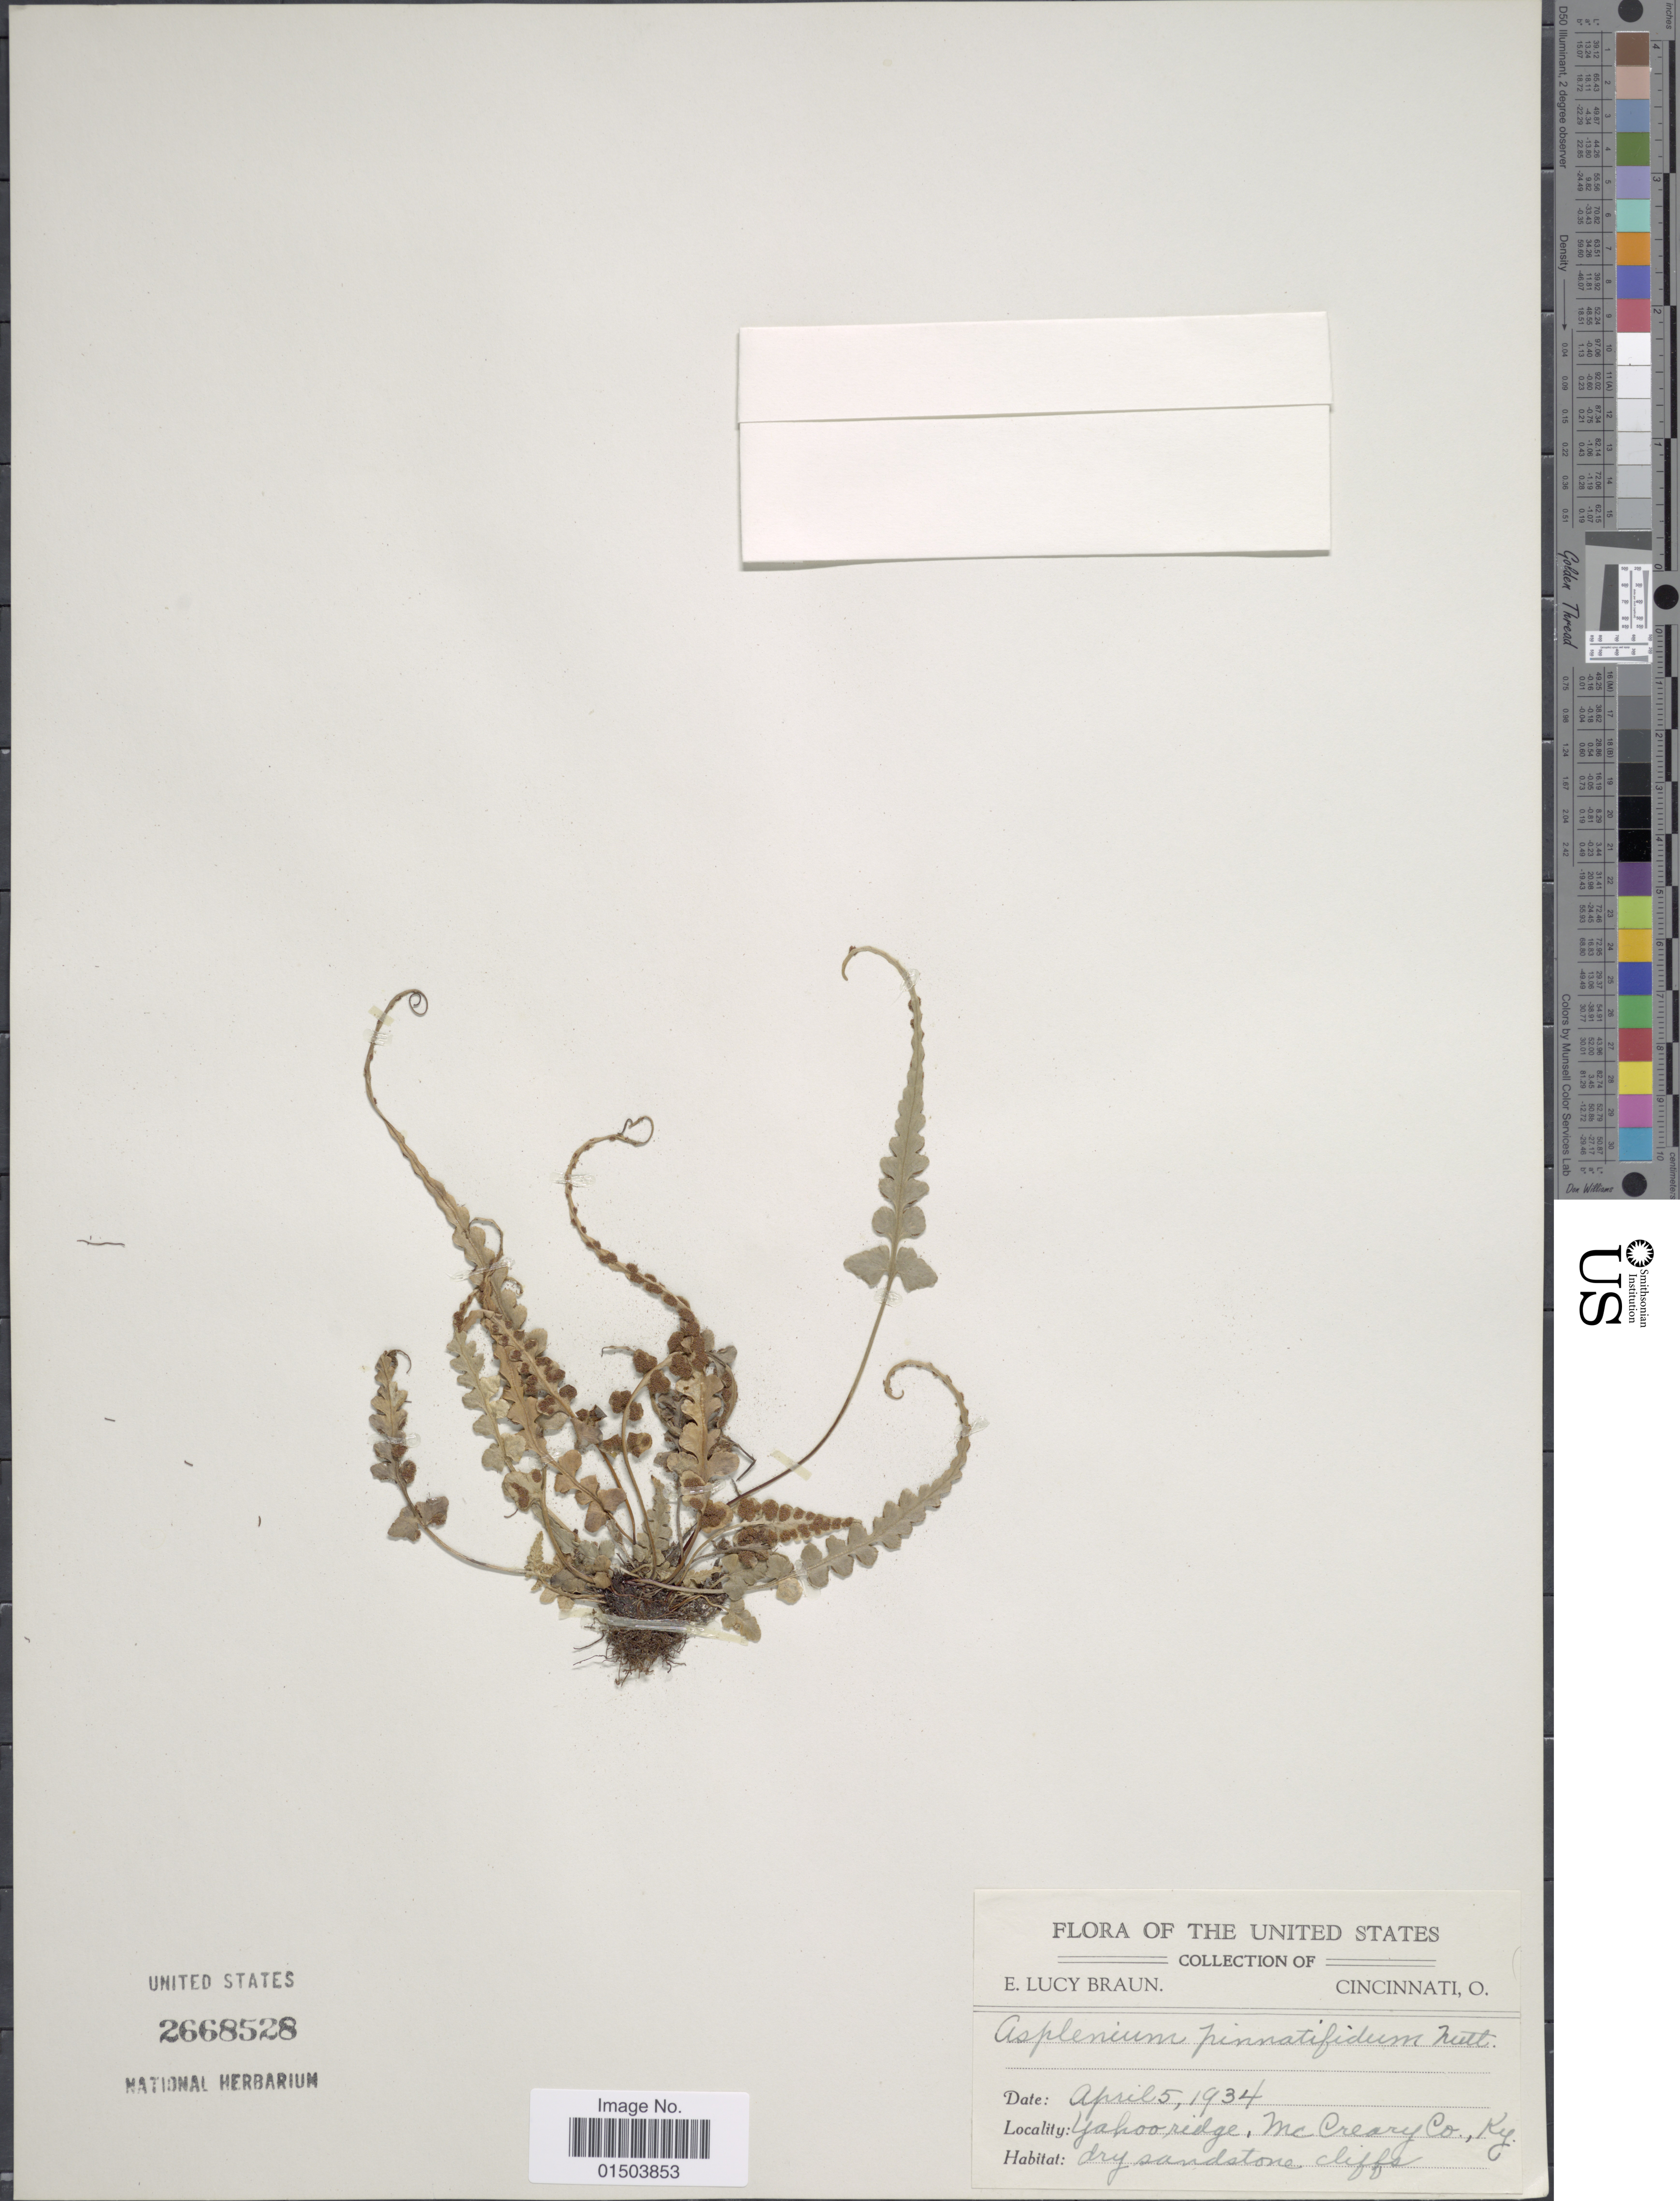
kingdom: Plantae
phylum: Tracheophyta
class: Polypodiopsida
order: Polypodiales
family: Aspleniaceae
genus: Asplenium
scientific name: Asplenium pinnatifidum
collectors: E. L. Braun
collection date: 1934-04-05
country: United States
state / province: Kentucky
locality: Yahoo ridge, Mc Creary Co.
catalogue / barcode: US 2668528